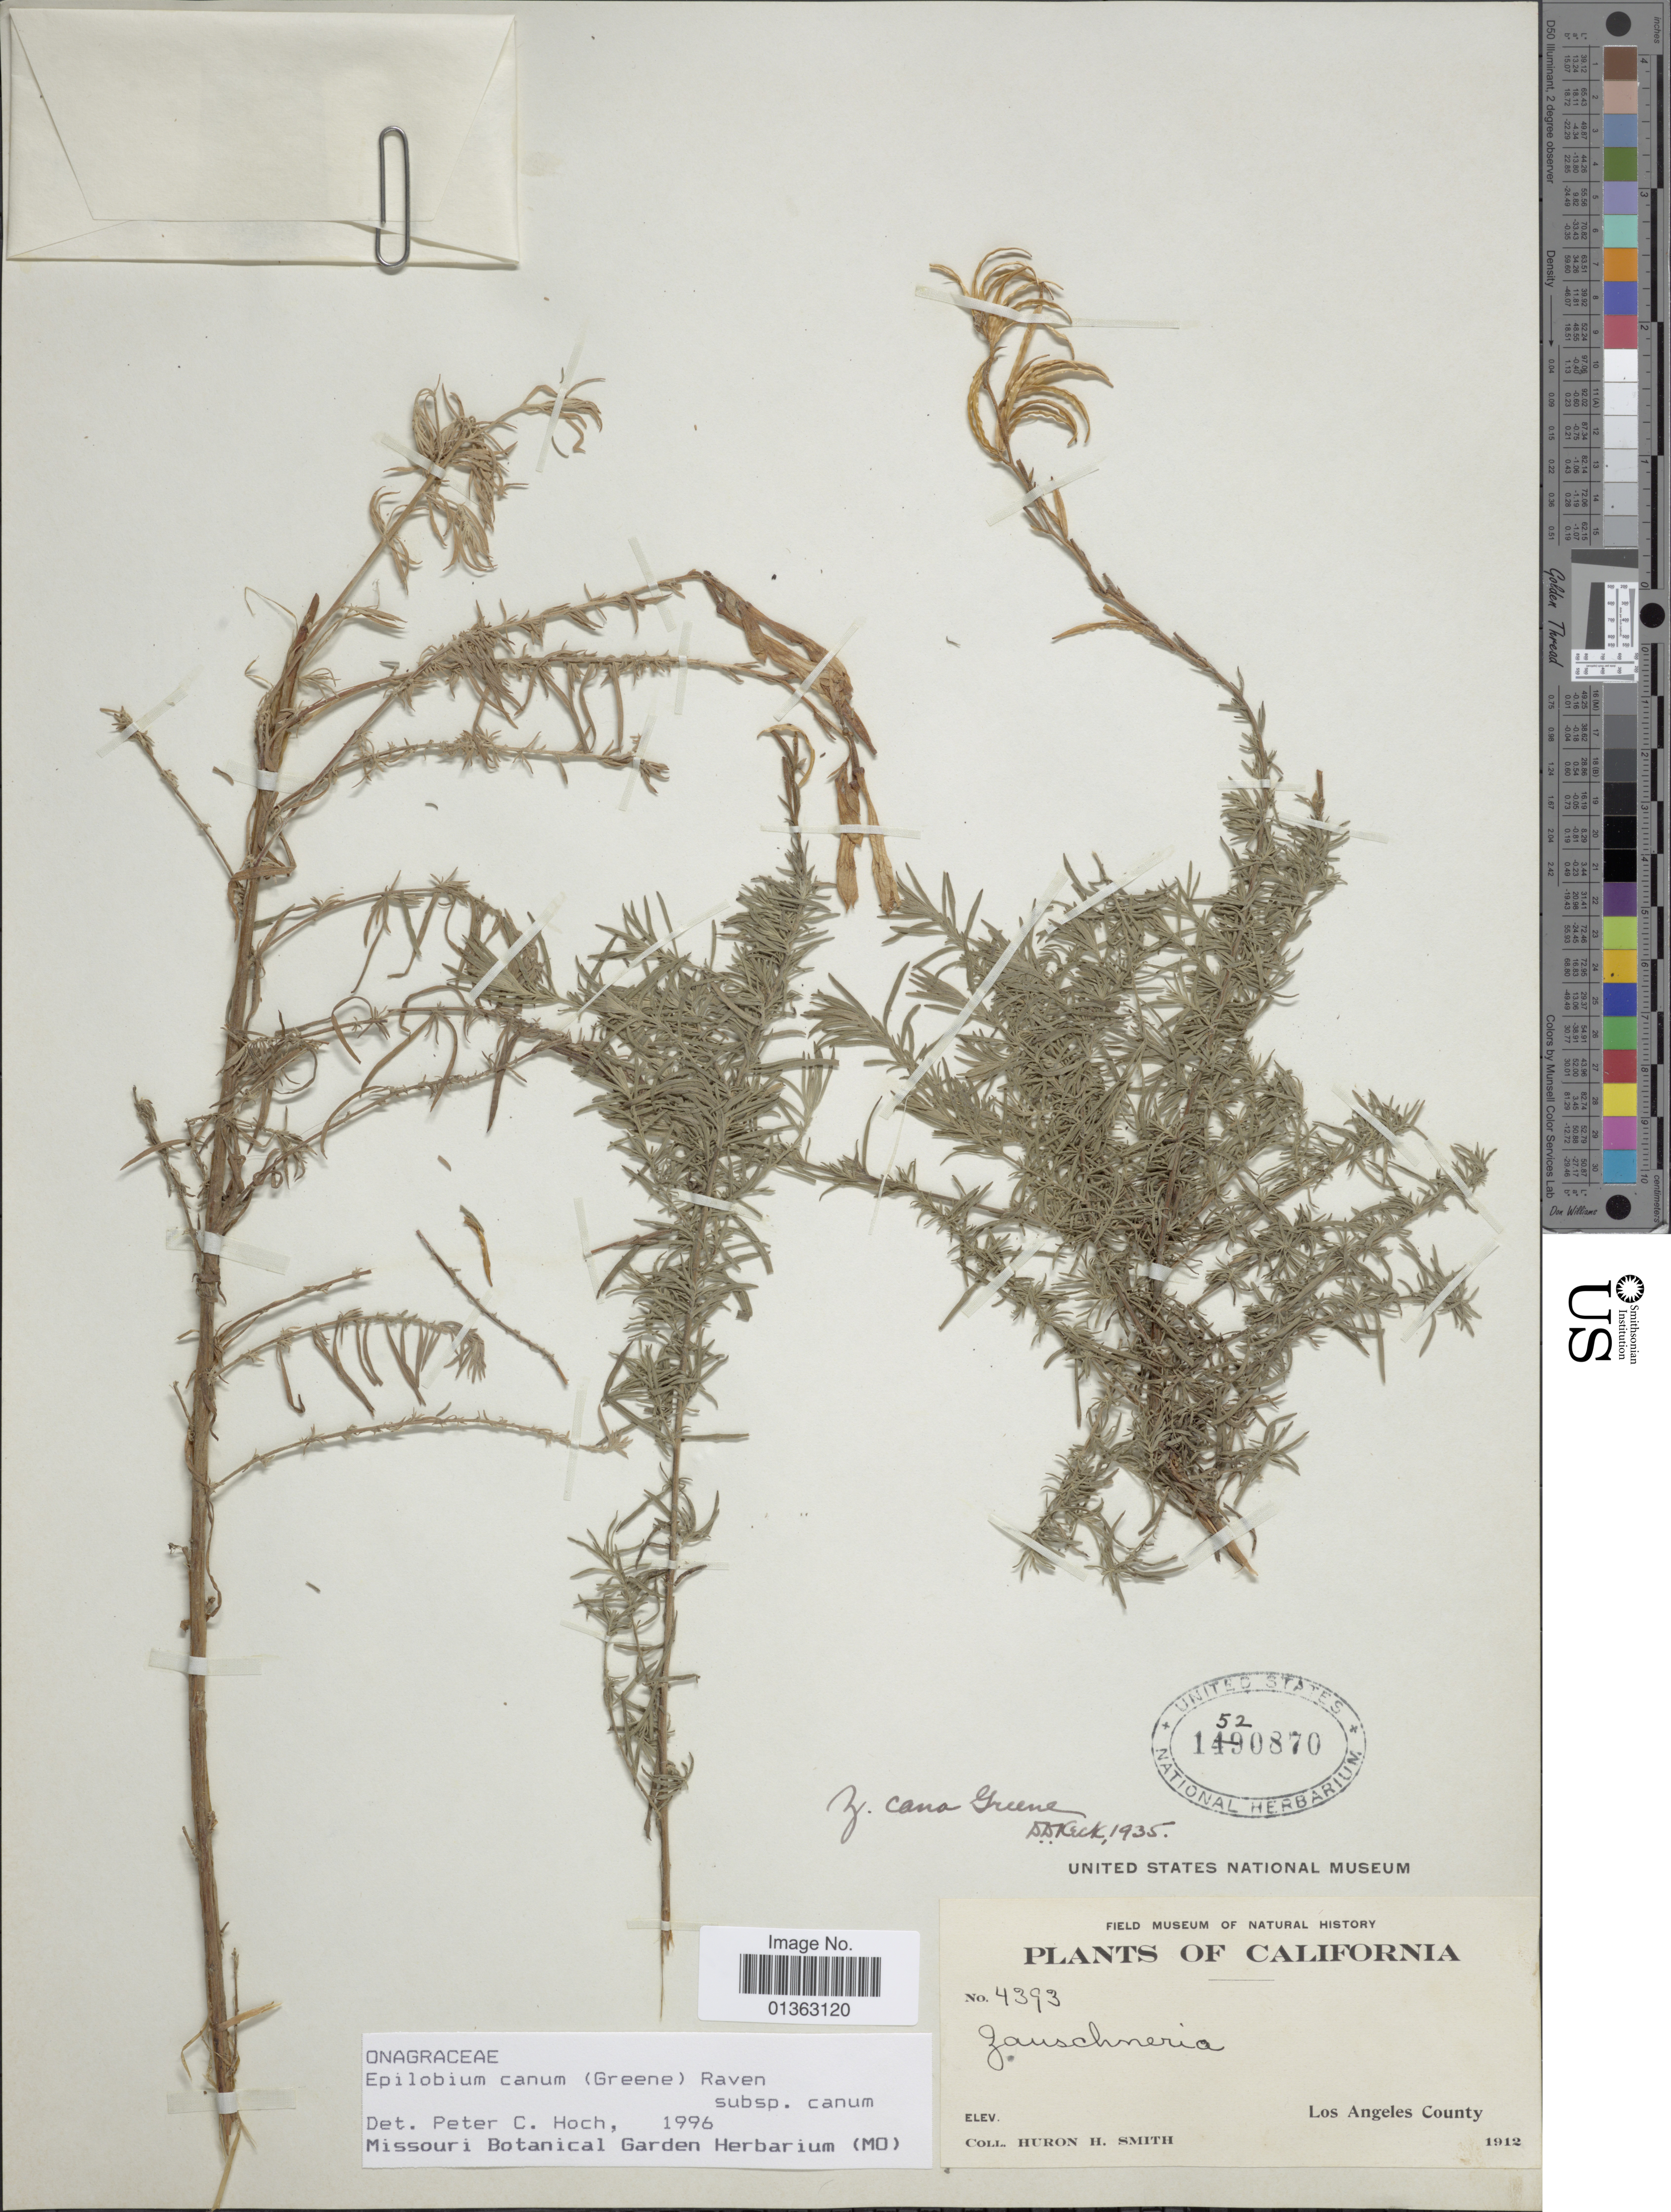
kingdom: Plantae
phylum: Tracheophyta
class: Magnoliopsida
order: Myrtales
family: Onagraceae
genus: Epilobium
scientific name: Epilobium canum subsp. canum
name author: (Greene) P.H. Raven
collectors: Huron H. Smith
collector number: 4393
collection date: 1912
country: United States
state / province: California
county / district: Los Angeles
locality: Los Angeles County.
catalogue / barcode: US 1520870